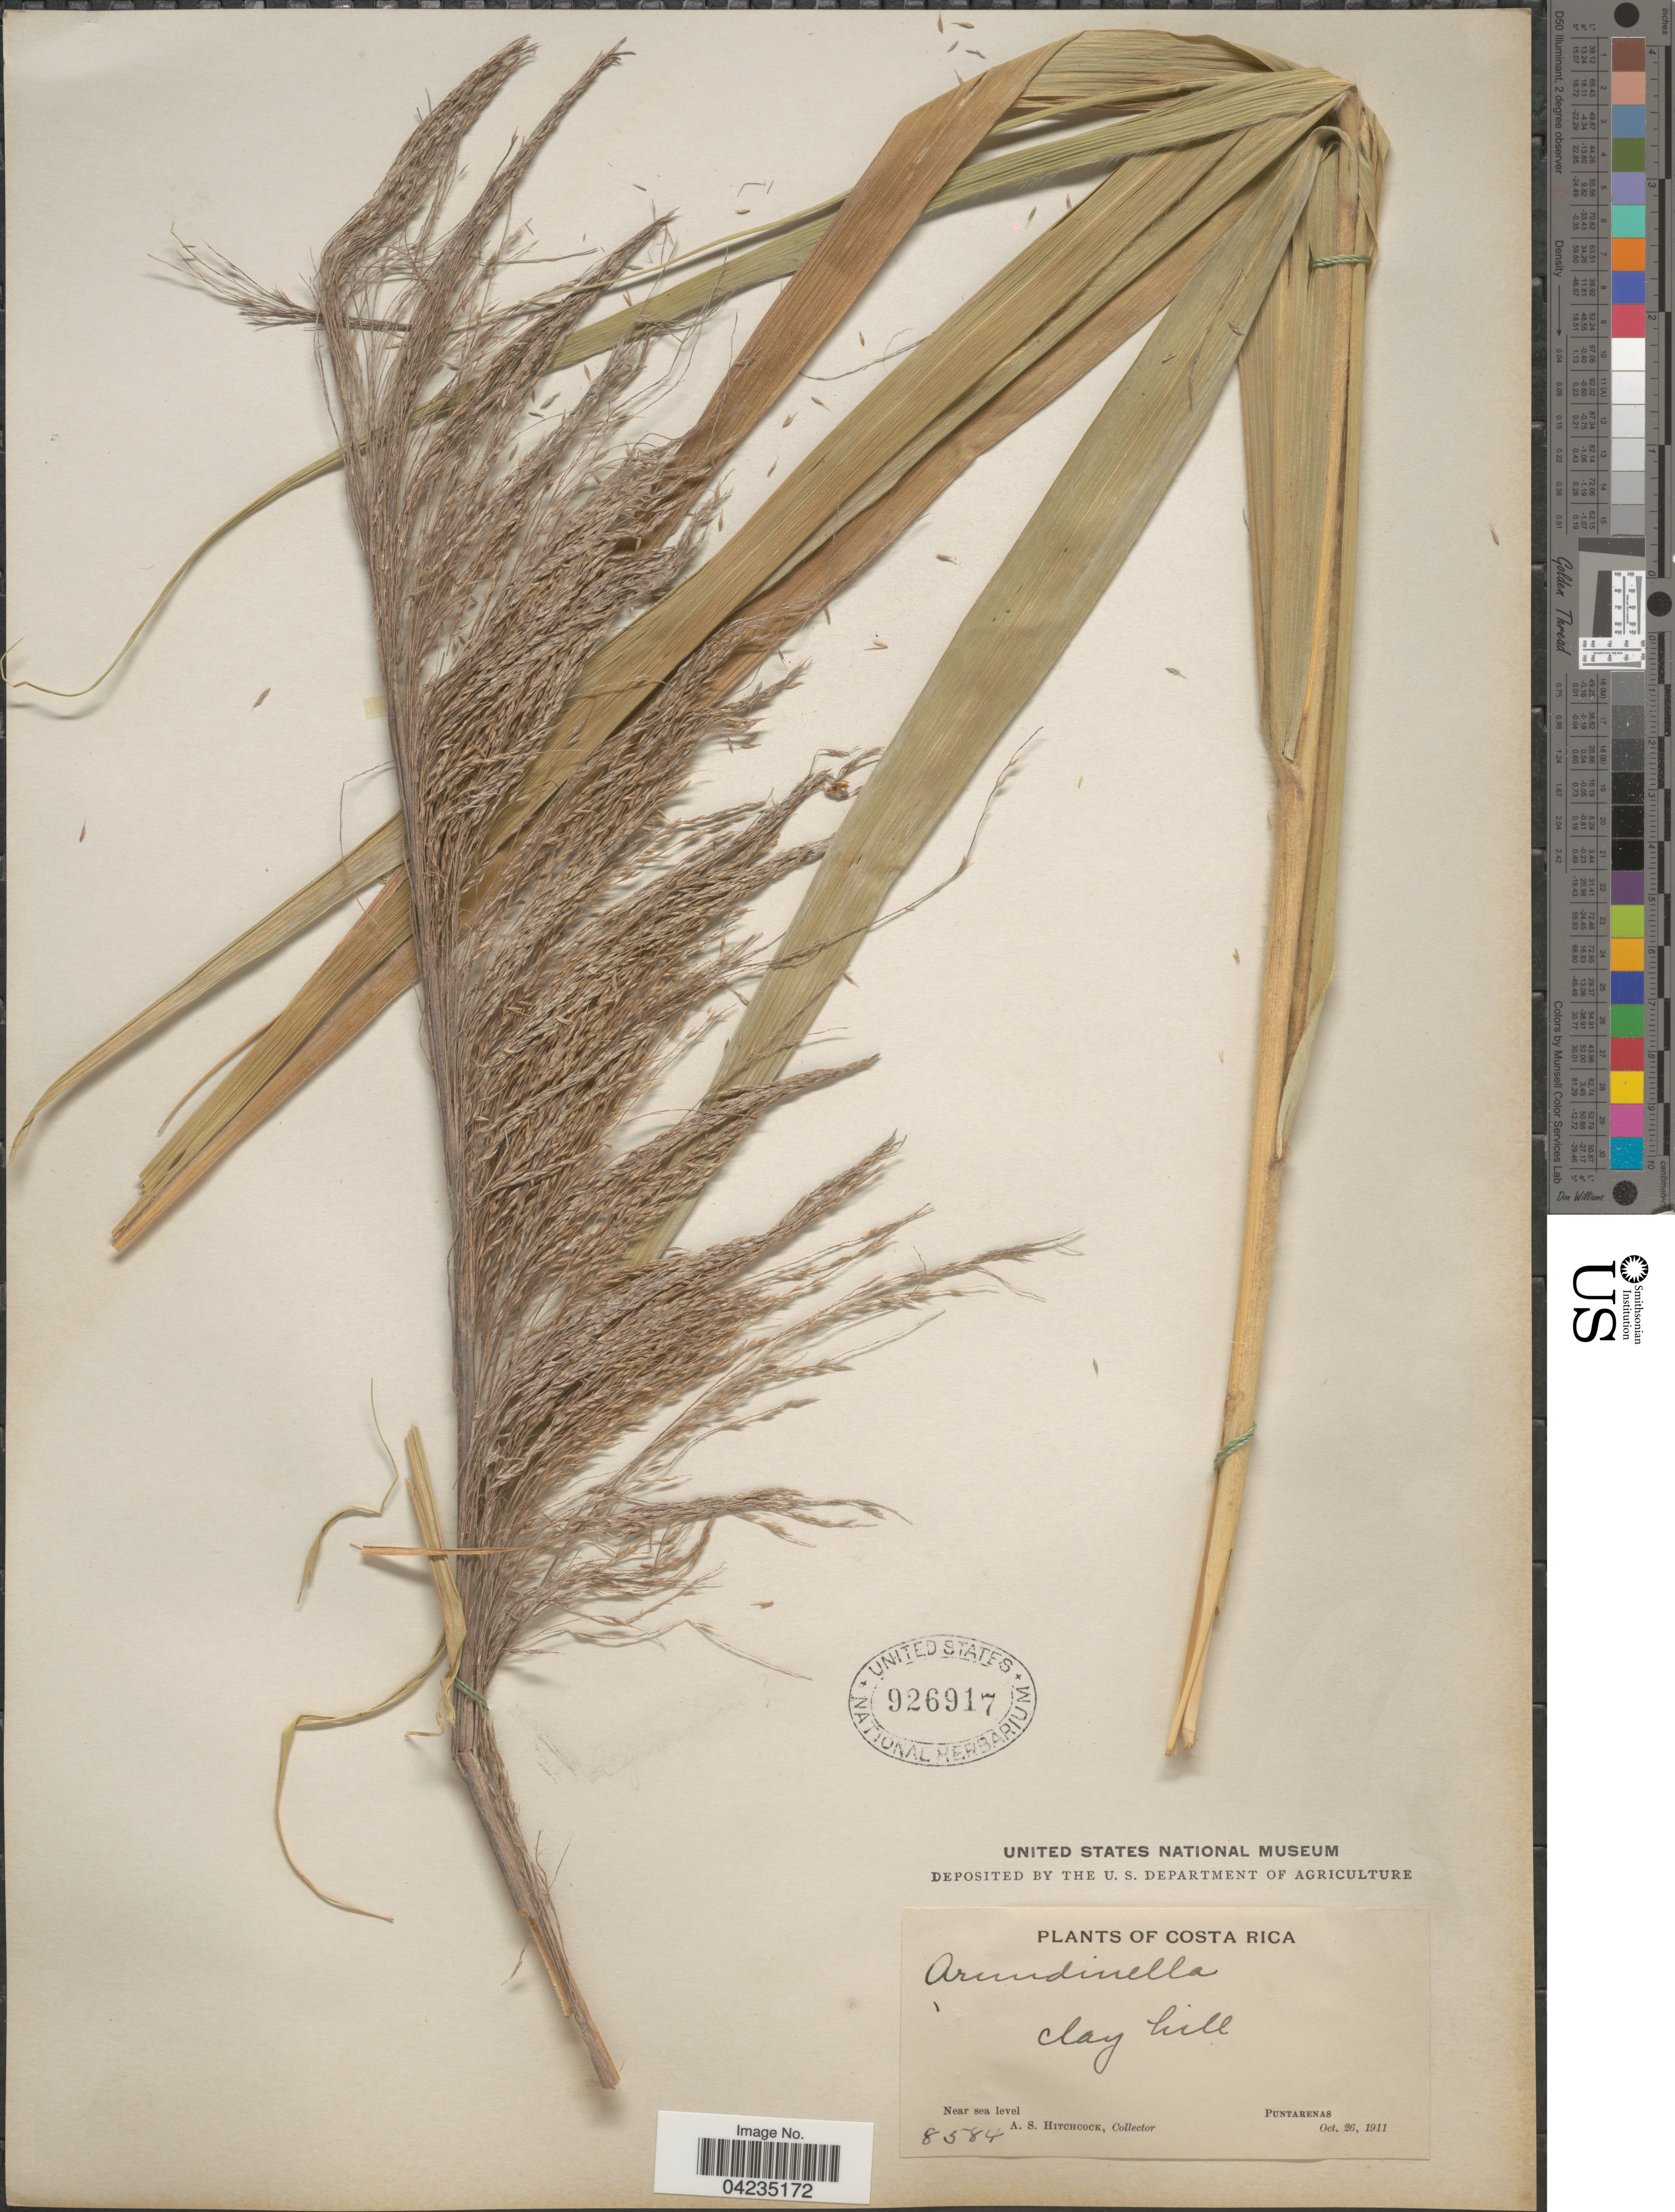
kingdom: Plantae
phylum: Tracheophyta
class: Liliopsida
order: Poales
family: Poaceae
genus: Arundinella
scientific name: Arundinella deppeana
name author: Nees ex Steud.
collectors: A. S. Hitchcock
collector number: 8584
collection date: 1911-10-26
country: Costa Rica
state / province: Puntarenas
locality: Clay hill. Puntarenas.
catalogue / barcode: US 926917